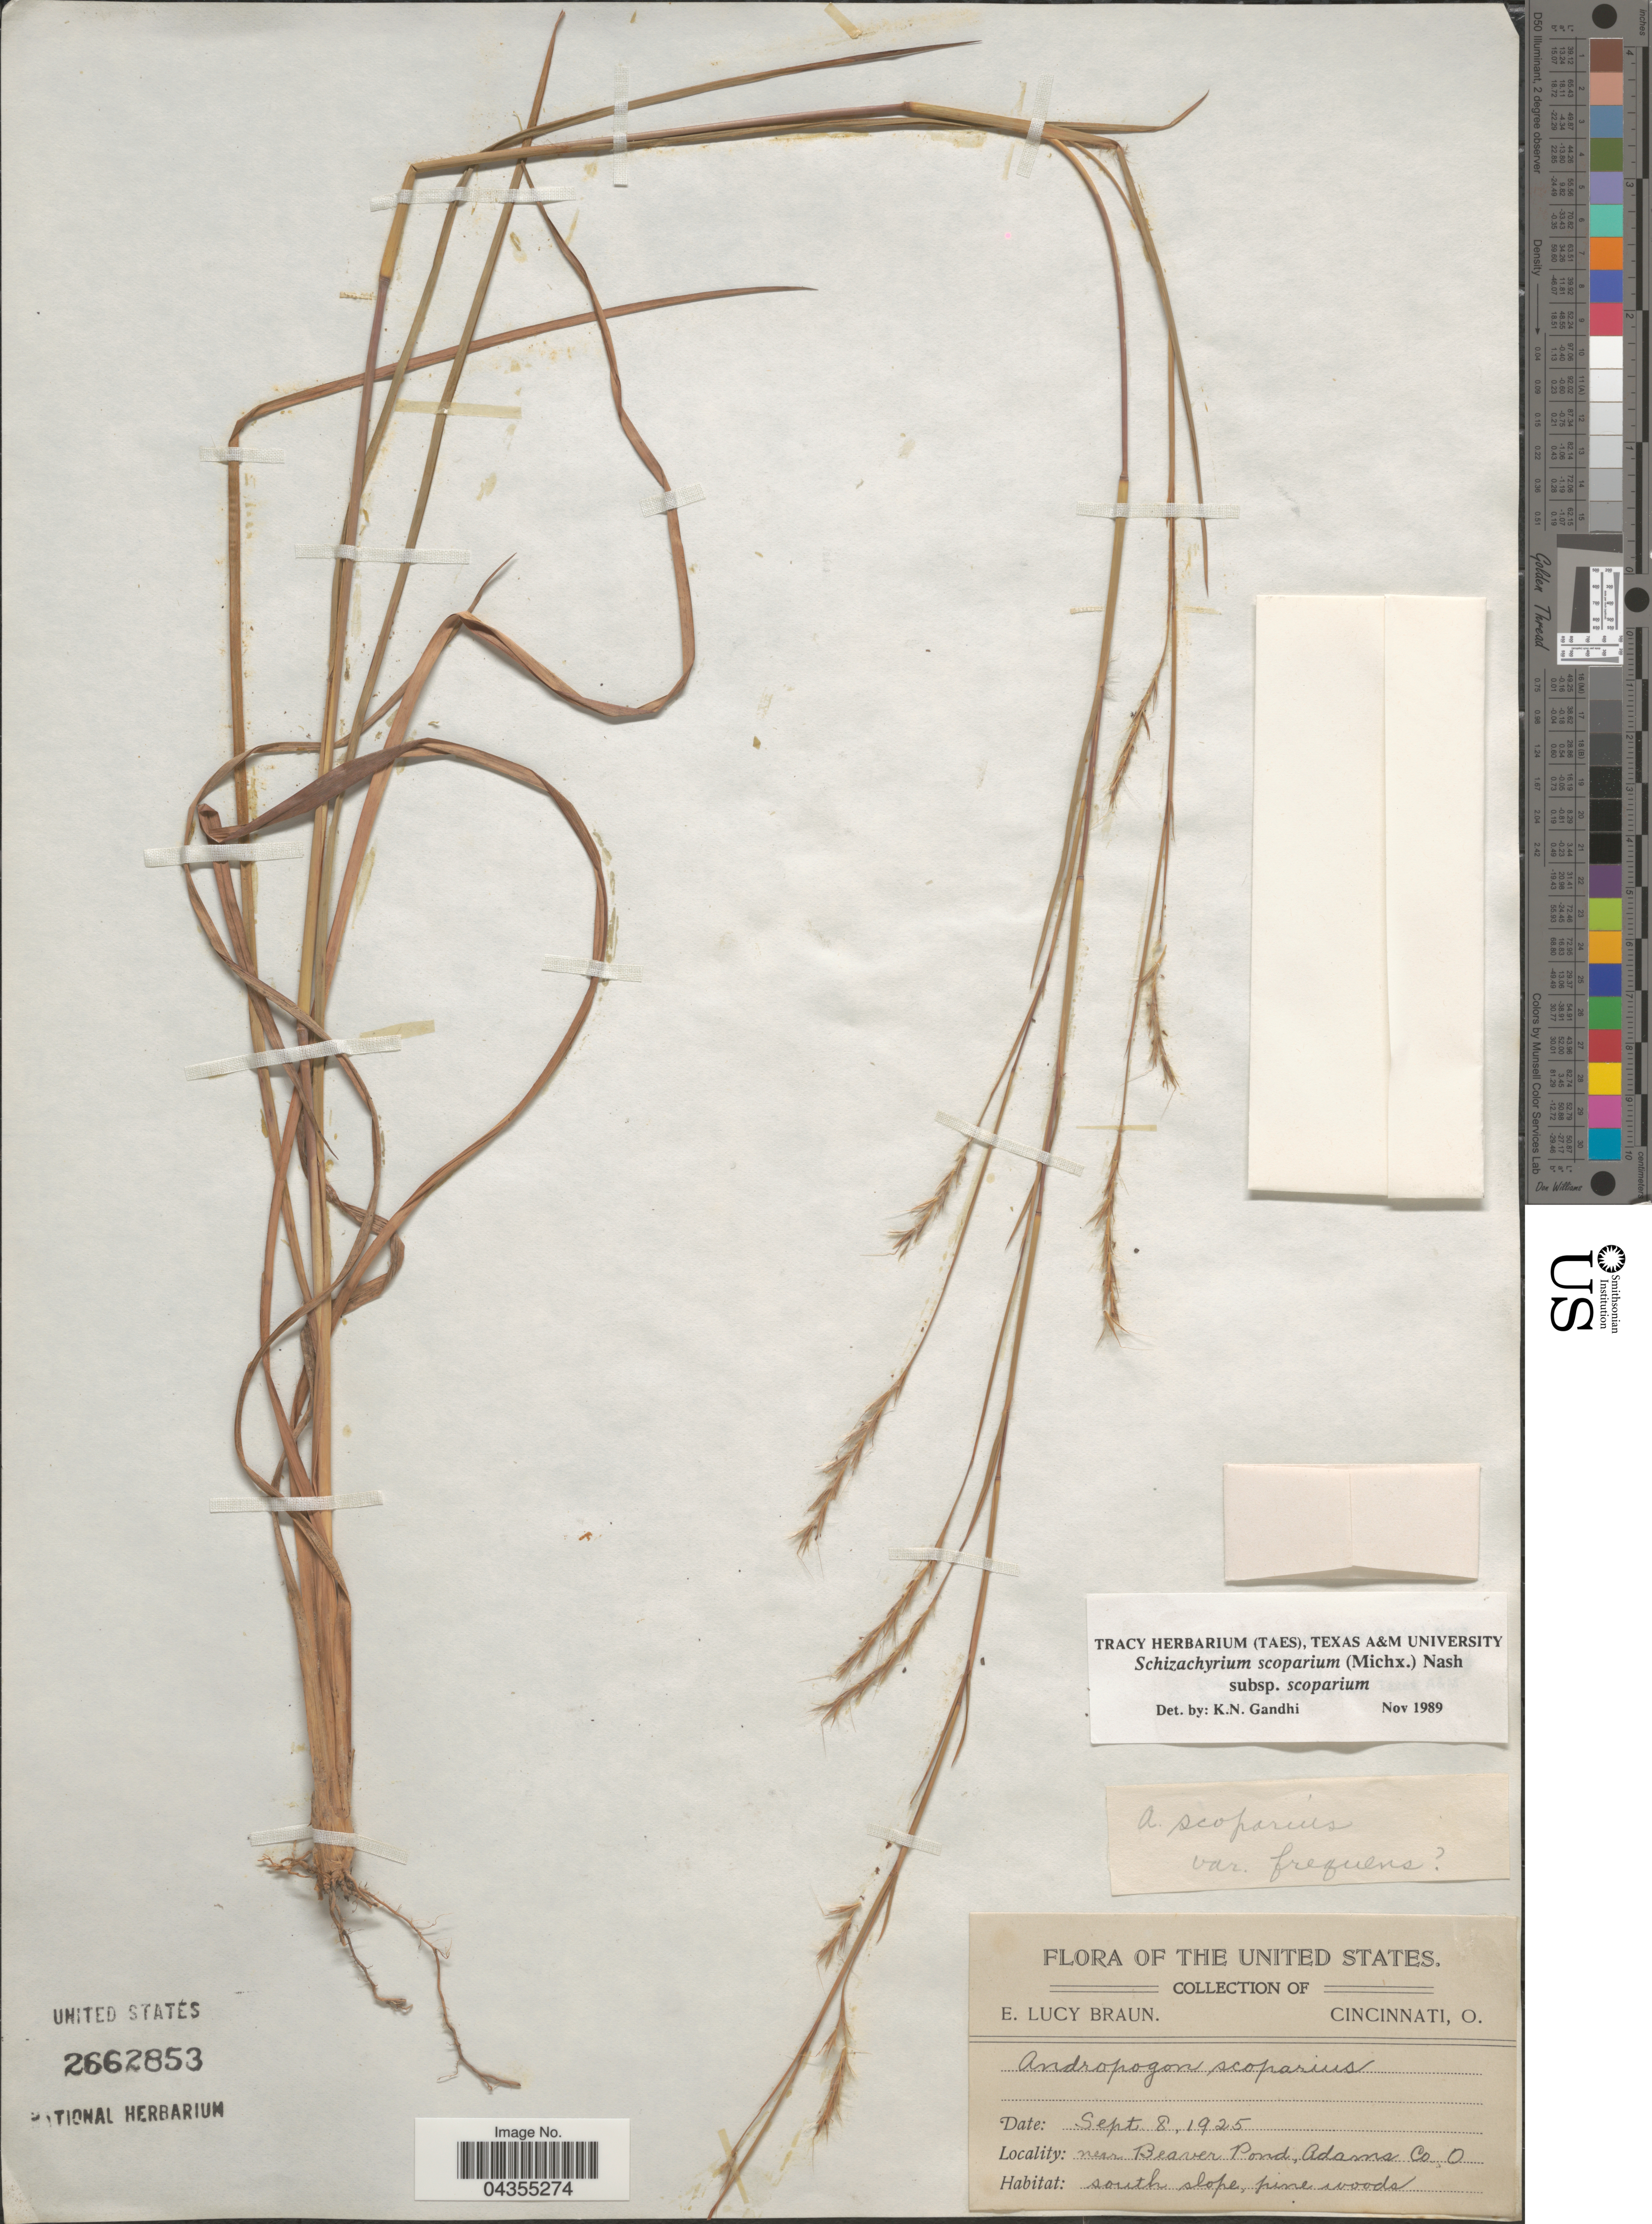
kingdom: Plantae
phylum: Tracheophyta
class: Liliopsida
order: Poales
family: Poaceae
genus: Schizachyrium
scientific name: Schizachyrium scoparium var. scoparium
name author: (Michx.) Nash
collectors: E. L. Braun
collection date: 1925-09-08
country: United States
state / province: Ohio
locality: Near Beaver Pond, Adams Co. South slope.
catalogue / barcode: US 2662853